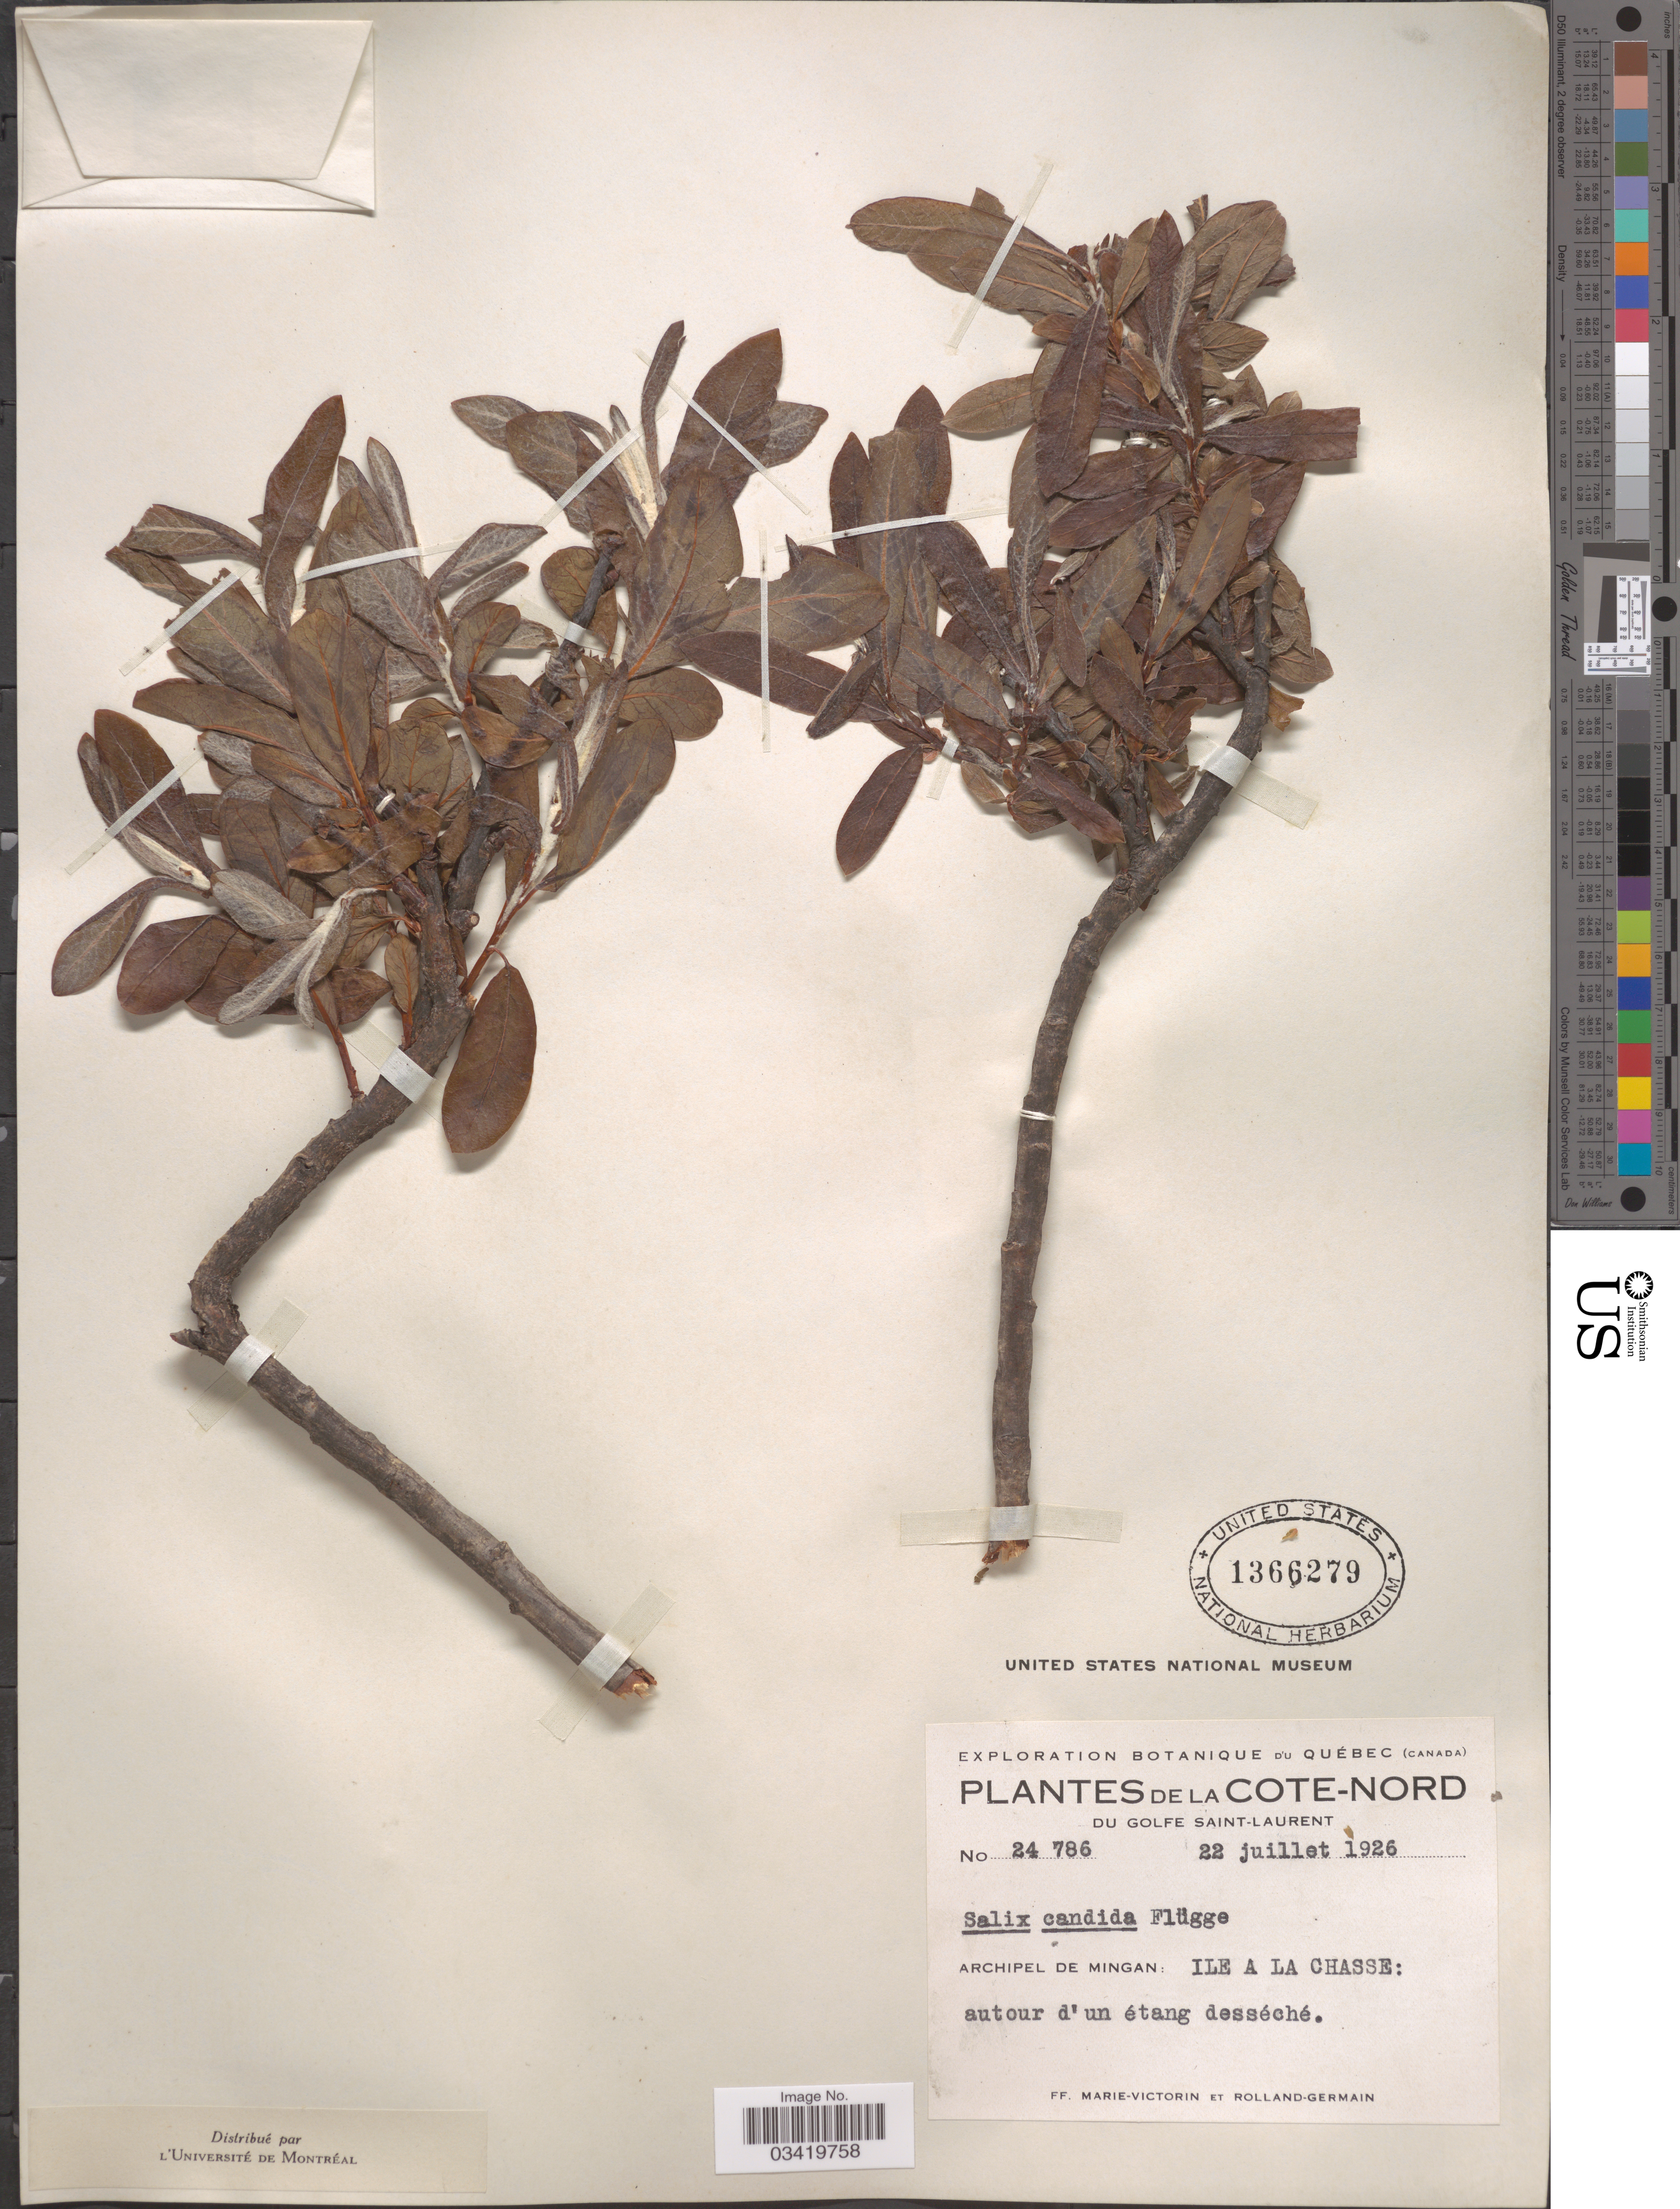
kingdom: Plantae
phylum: Tracheophyta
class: Magnoliopsida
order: Malpighiales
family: Salicaceae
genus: Salix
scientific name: Salix candida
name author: Flüggé ex Willd.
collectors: F. Marie-Victorin & Rolland-Germain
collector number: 24786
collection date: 1926-07-22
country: Canada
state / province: Quebec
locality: De La Cote-Nord. Du Golfe Saint-Laurent. Archipel de Mingan: Ile a La Chasse: autour d'un étang desséche.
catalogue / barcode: US 1366279